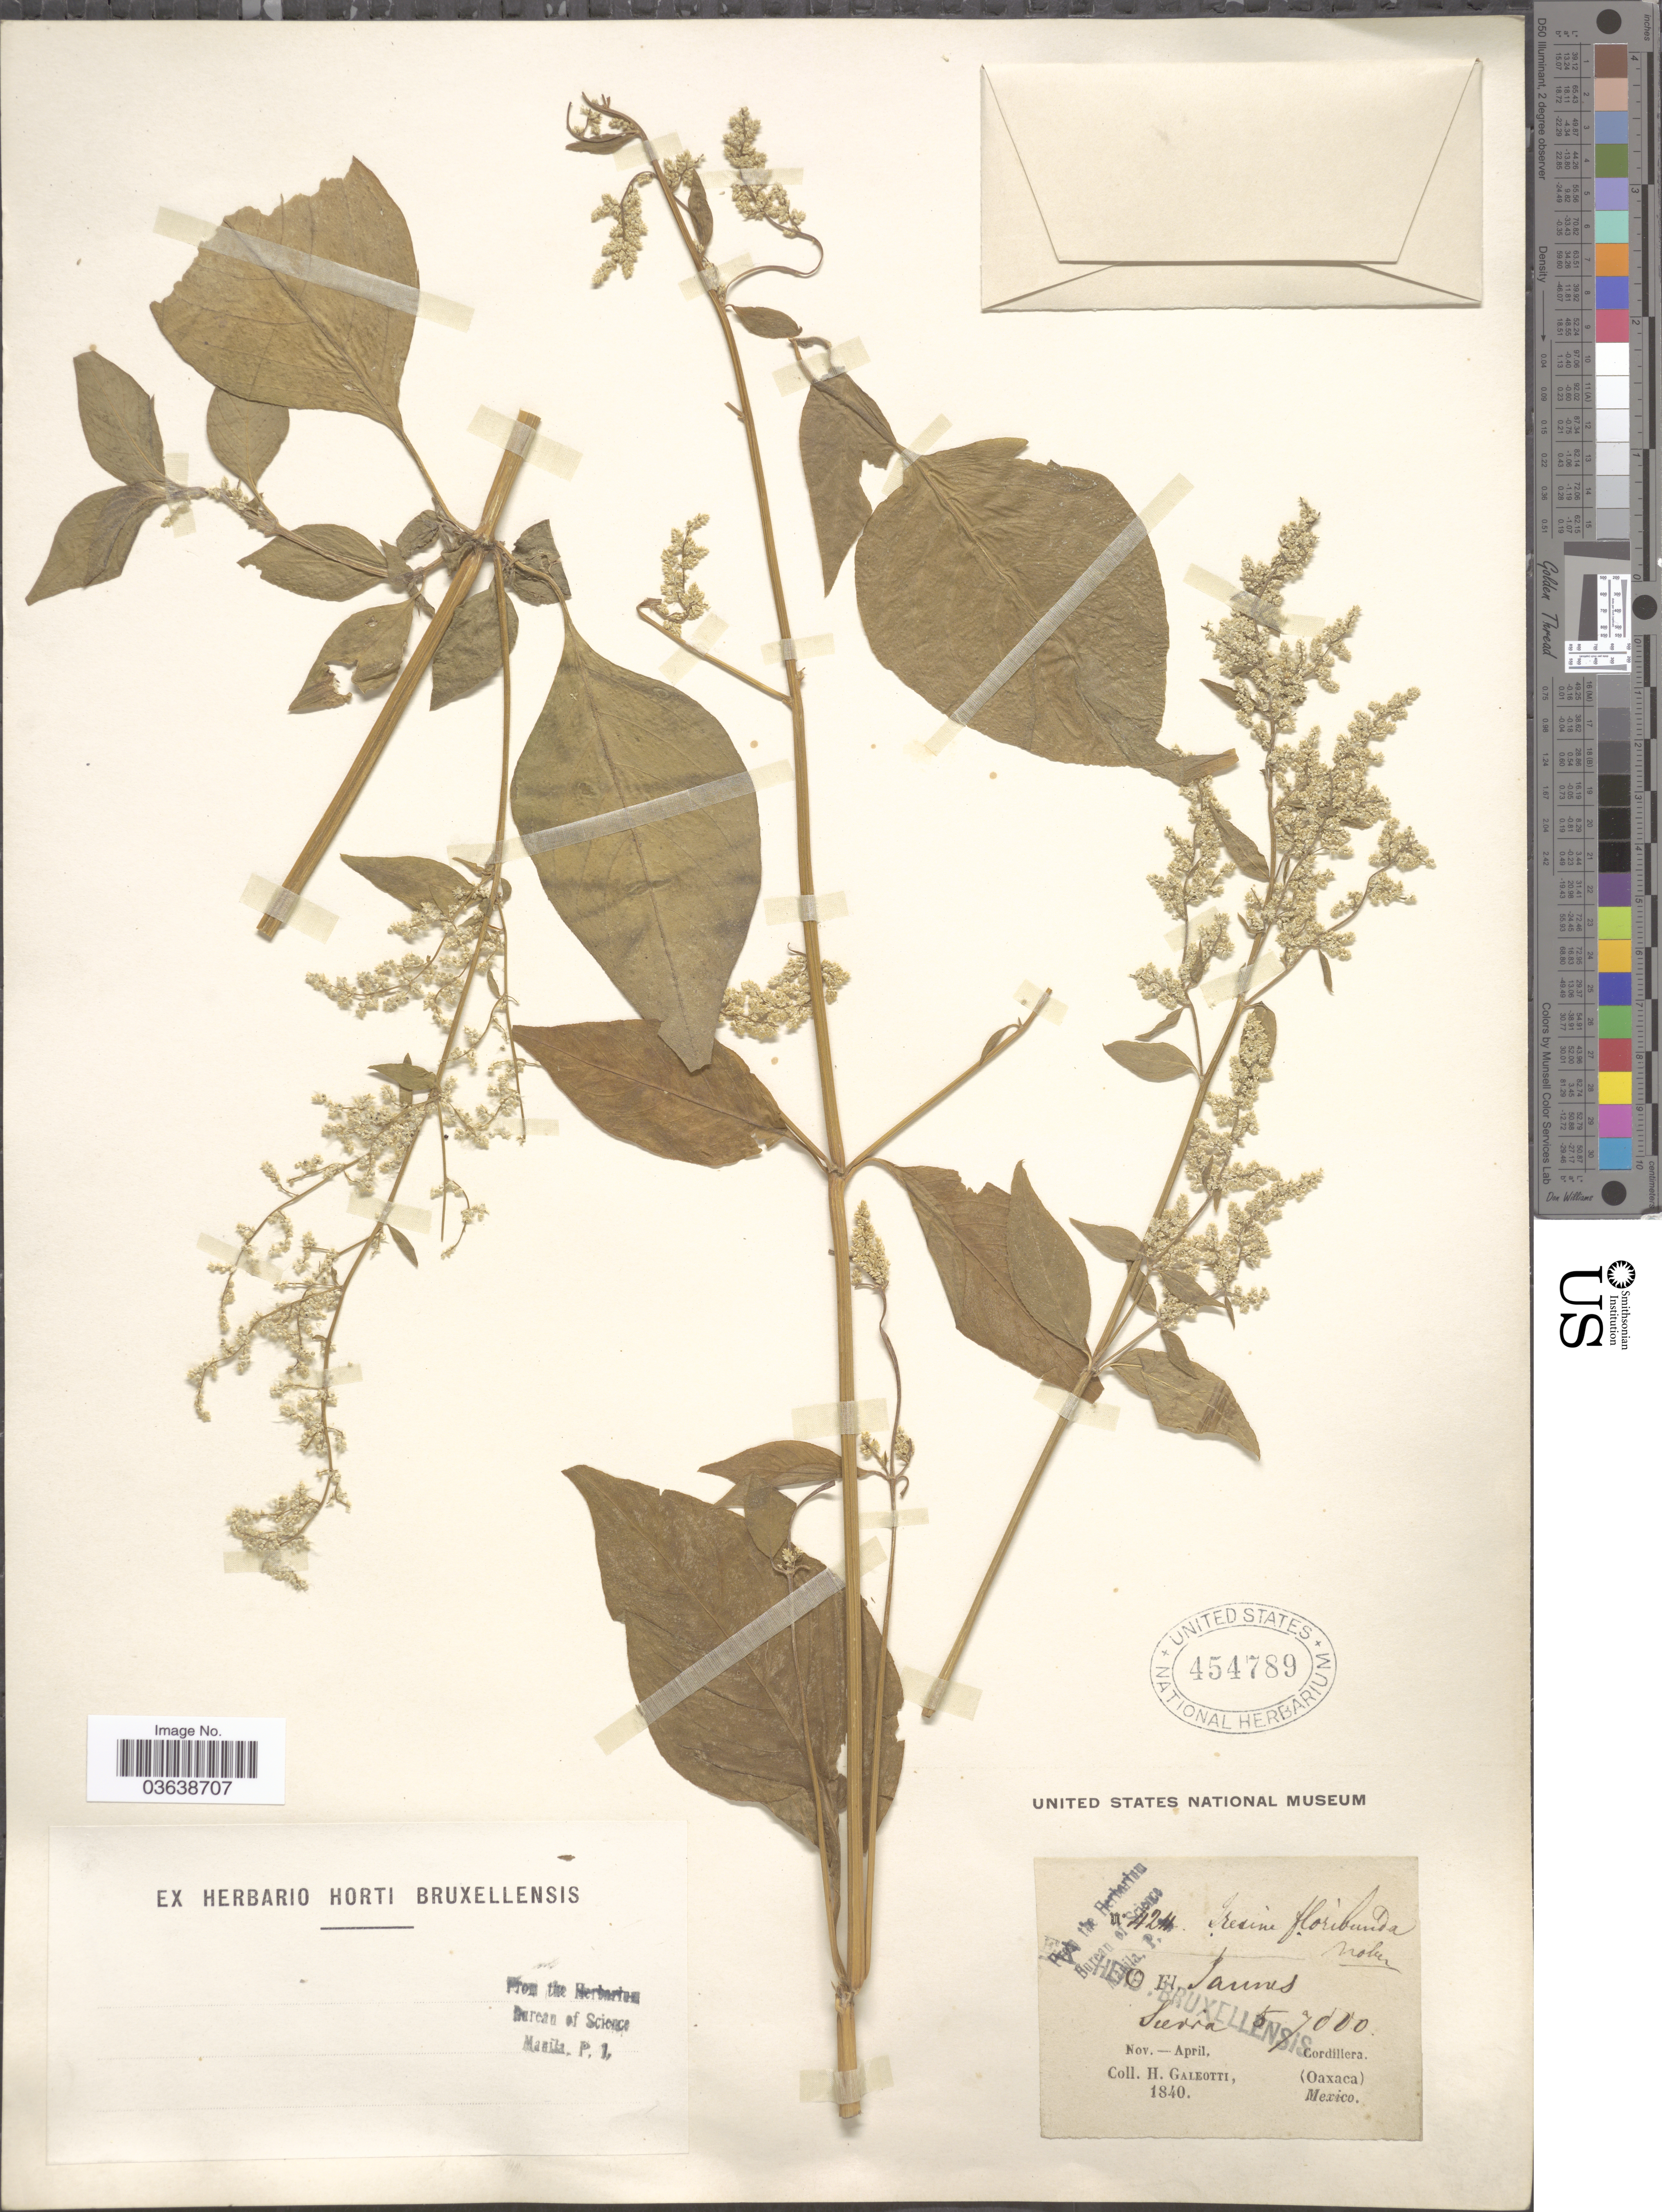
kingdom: Plantae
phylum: Tracheophyta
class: Magnoliopsida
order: Caryophyllales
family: Amaranthaceae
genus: Iresine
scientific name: Iresine celosia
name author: L.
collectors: H. G. Galeotti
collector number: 424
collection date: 1840-04/1840-11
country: Mexico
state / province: Oaxaca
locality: Sierra Cordillera. El Jaunes. [interpreted]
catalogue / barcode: US 454789